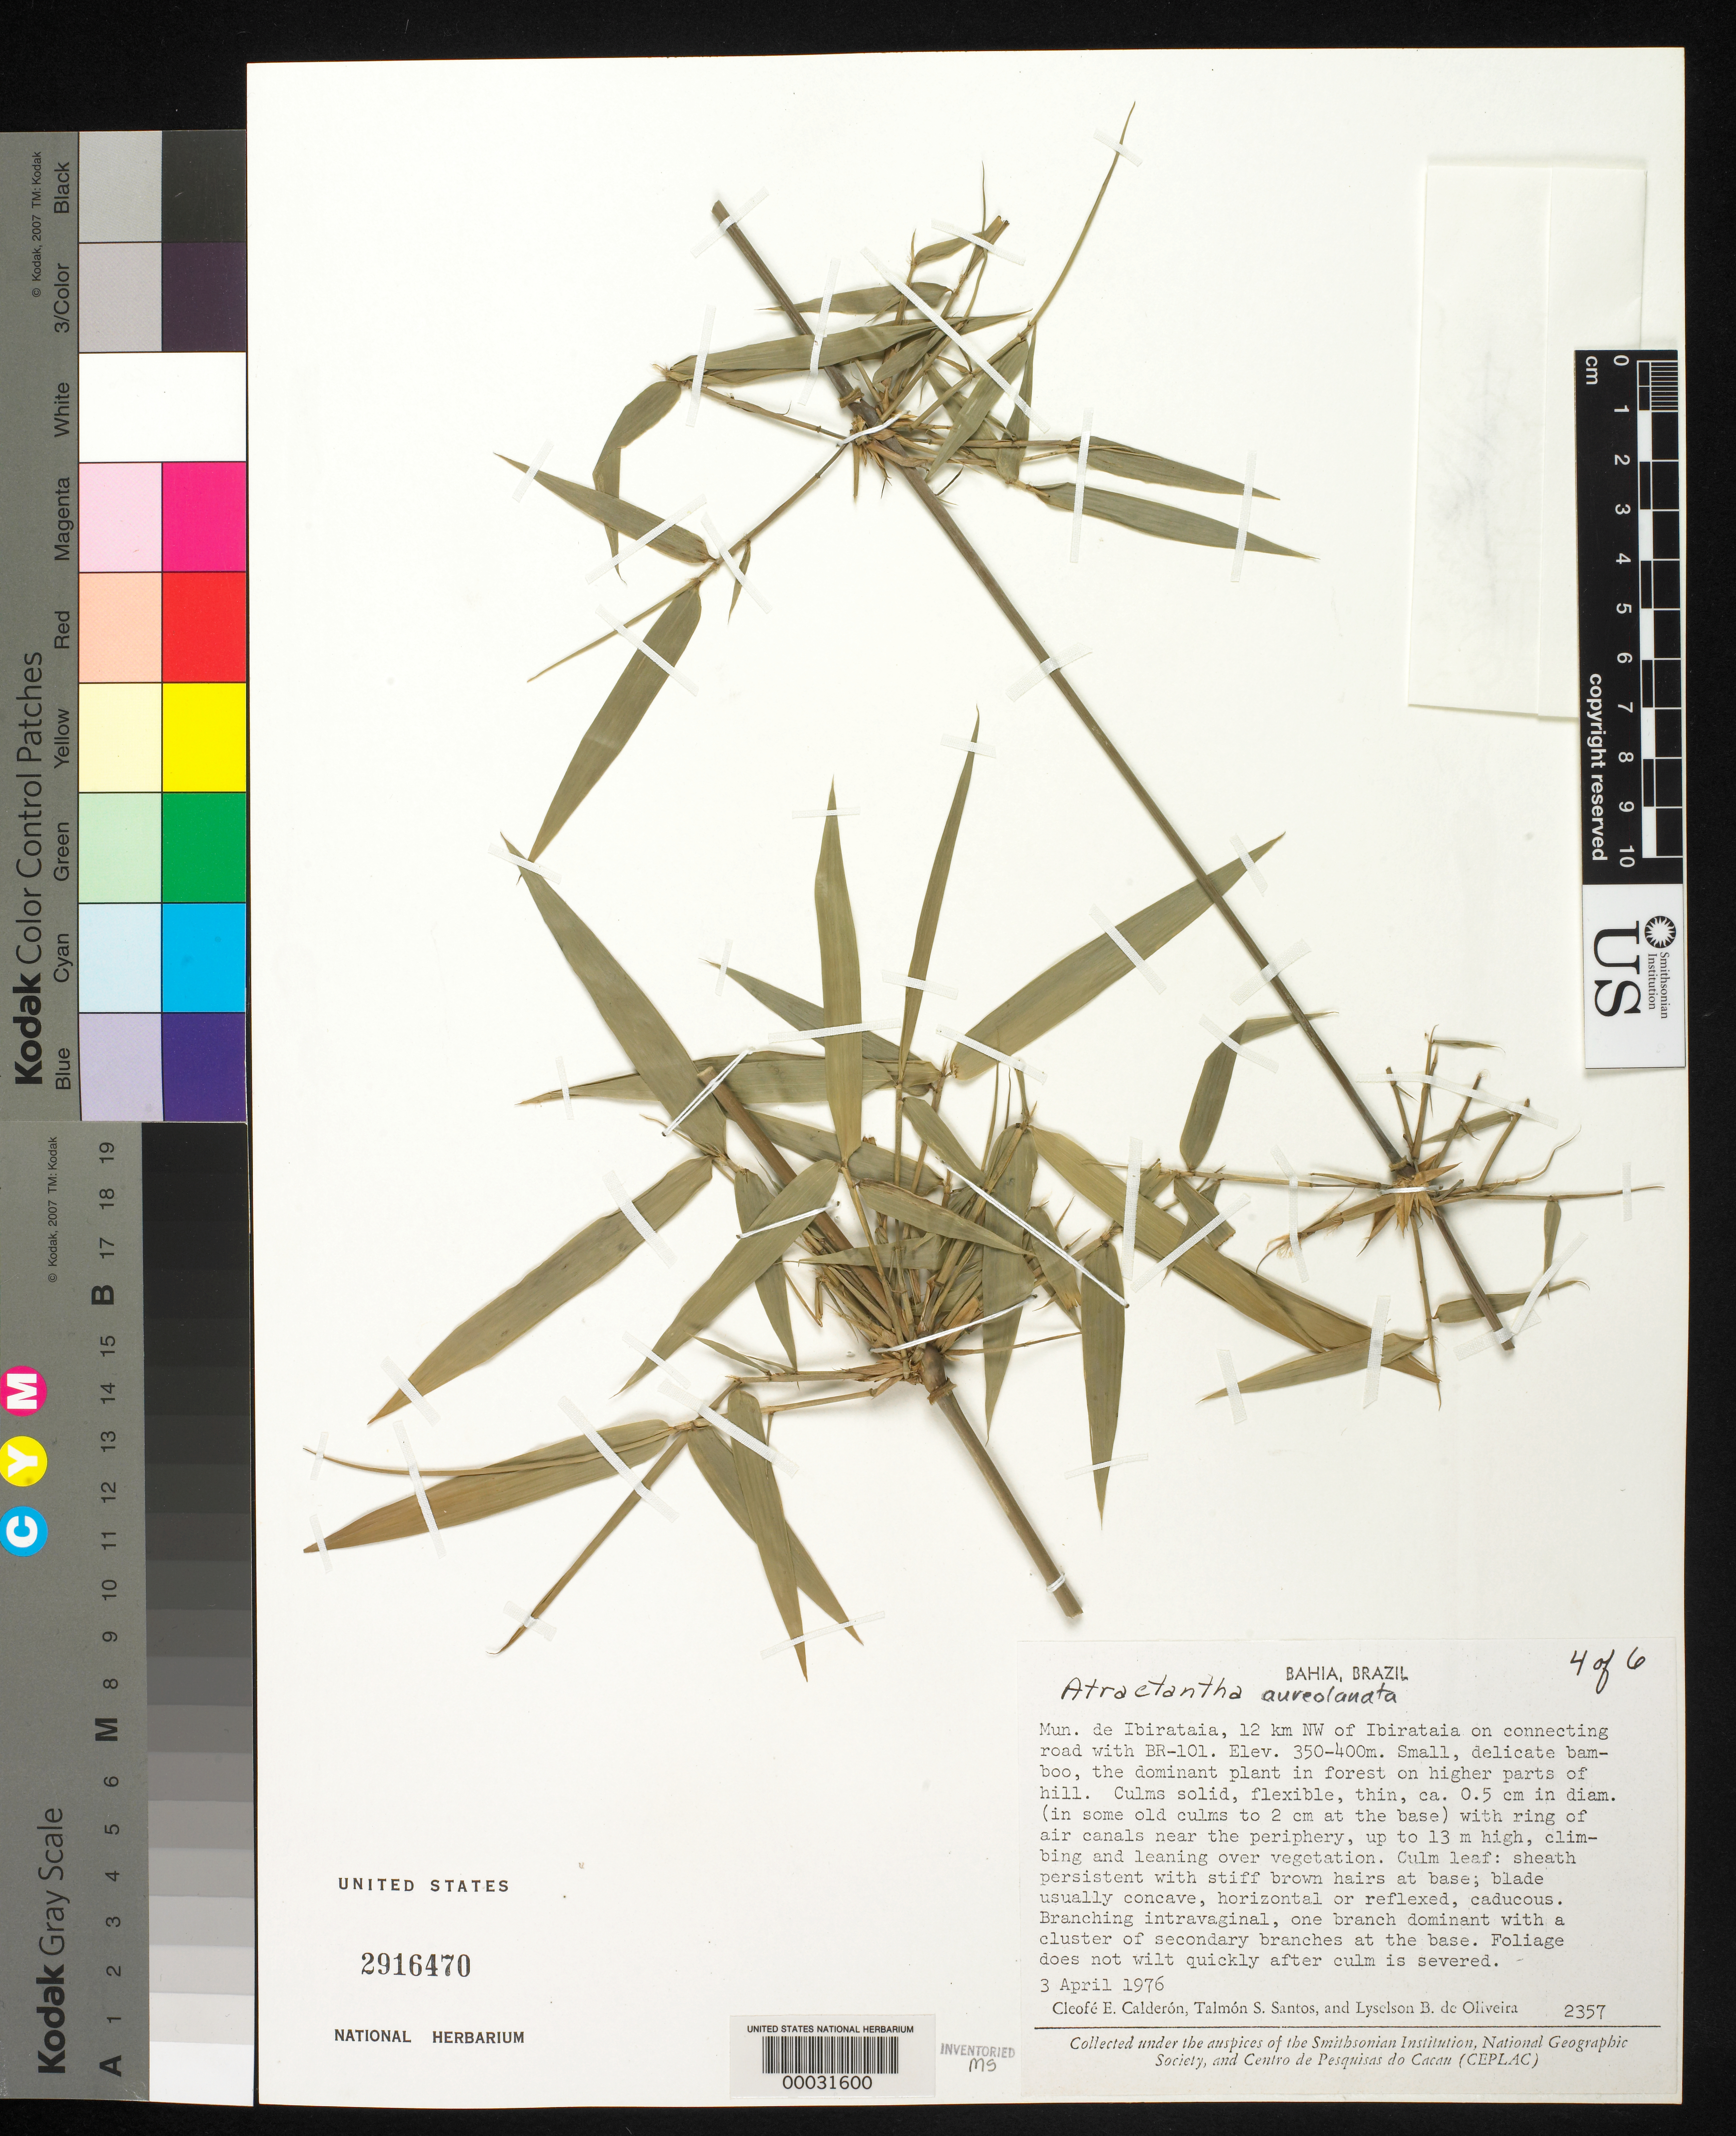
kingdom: Plantae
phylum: Tracheophyta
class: Liliopsida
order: Poales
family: Poaceae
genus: Atractantha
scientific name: Atractantha aureolanata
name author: Judz.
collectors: C. E. Calderón, T. S. Santos & L. de Oliveira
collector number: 2357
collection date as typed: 03 Apr 1976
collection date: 1976-04-03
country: Brazil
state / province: Bahia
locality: Ibirataia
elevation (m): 350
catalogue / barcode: US 2916470